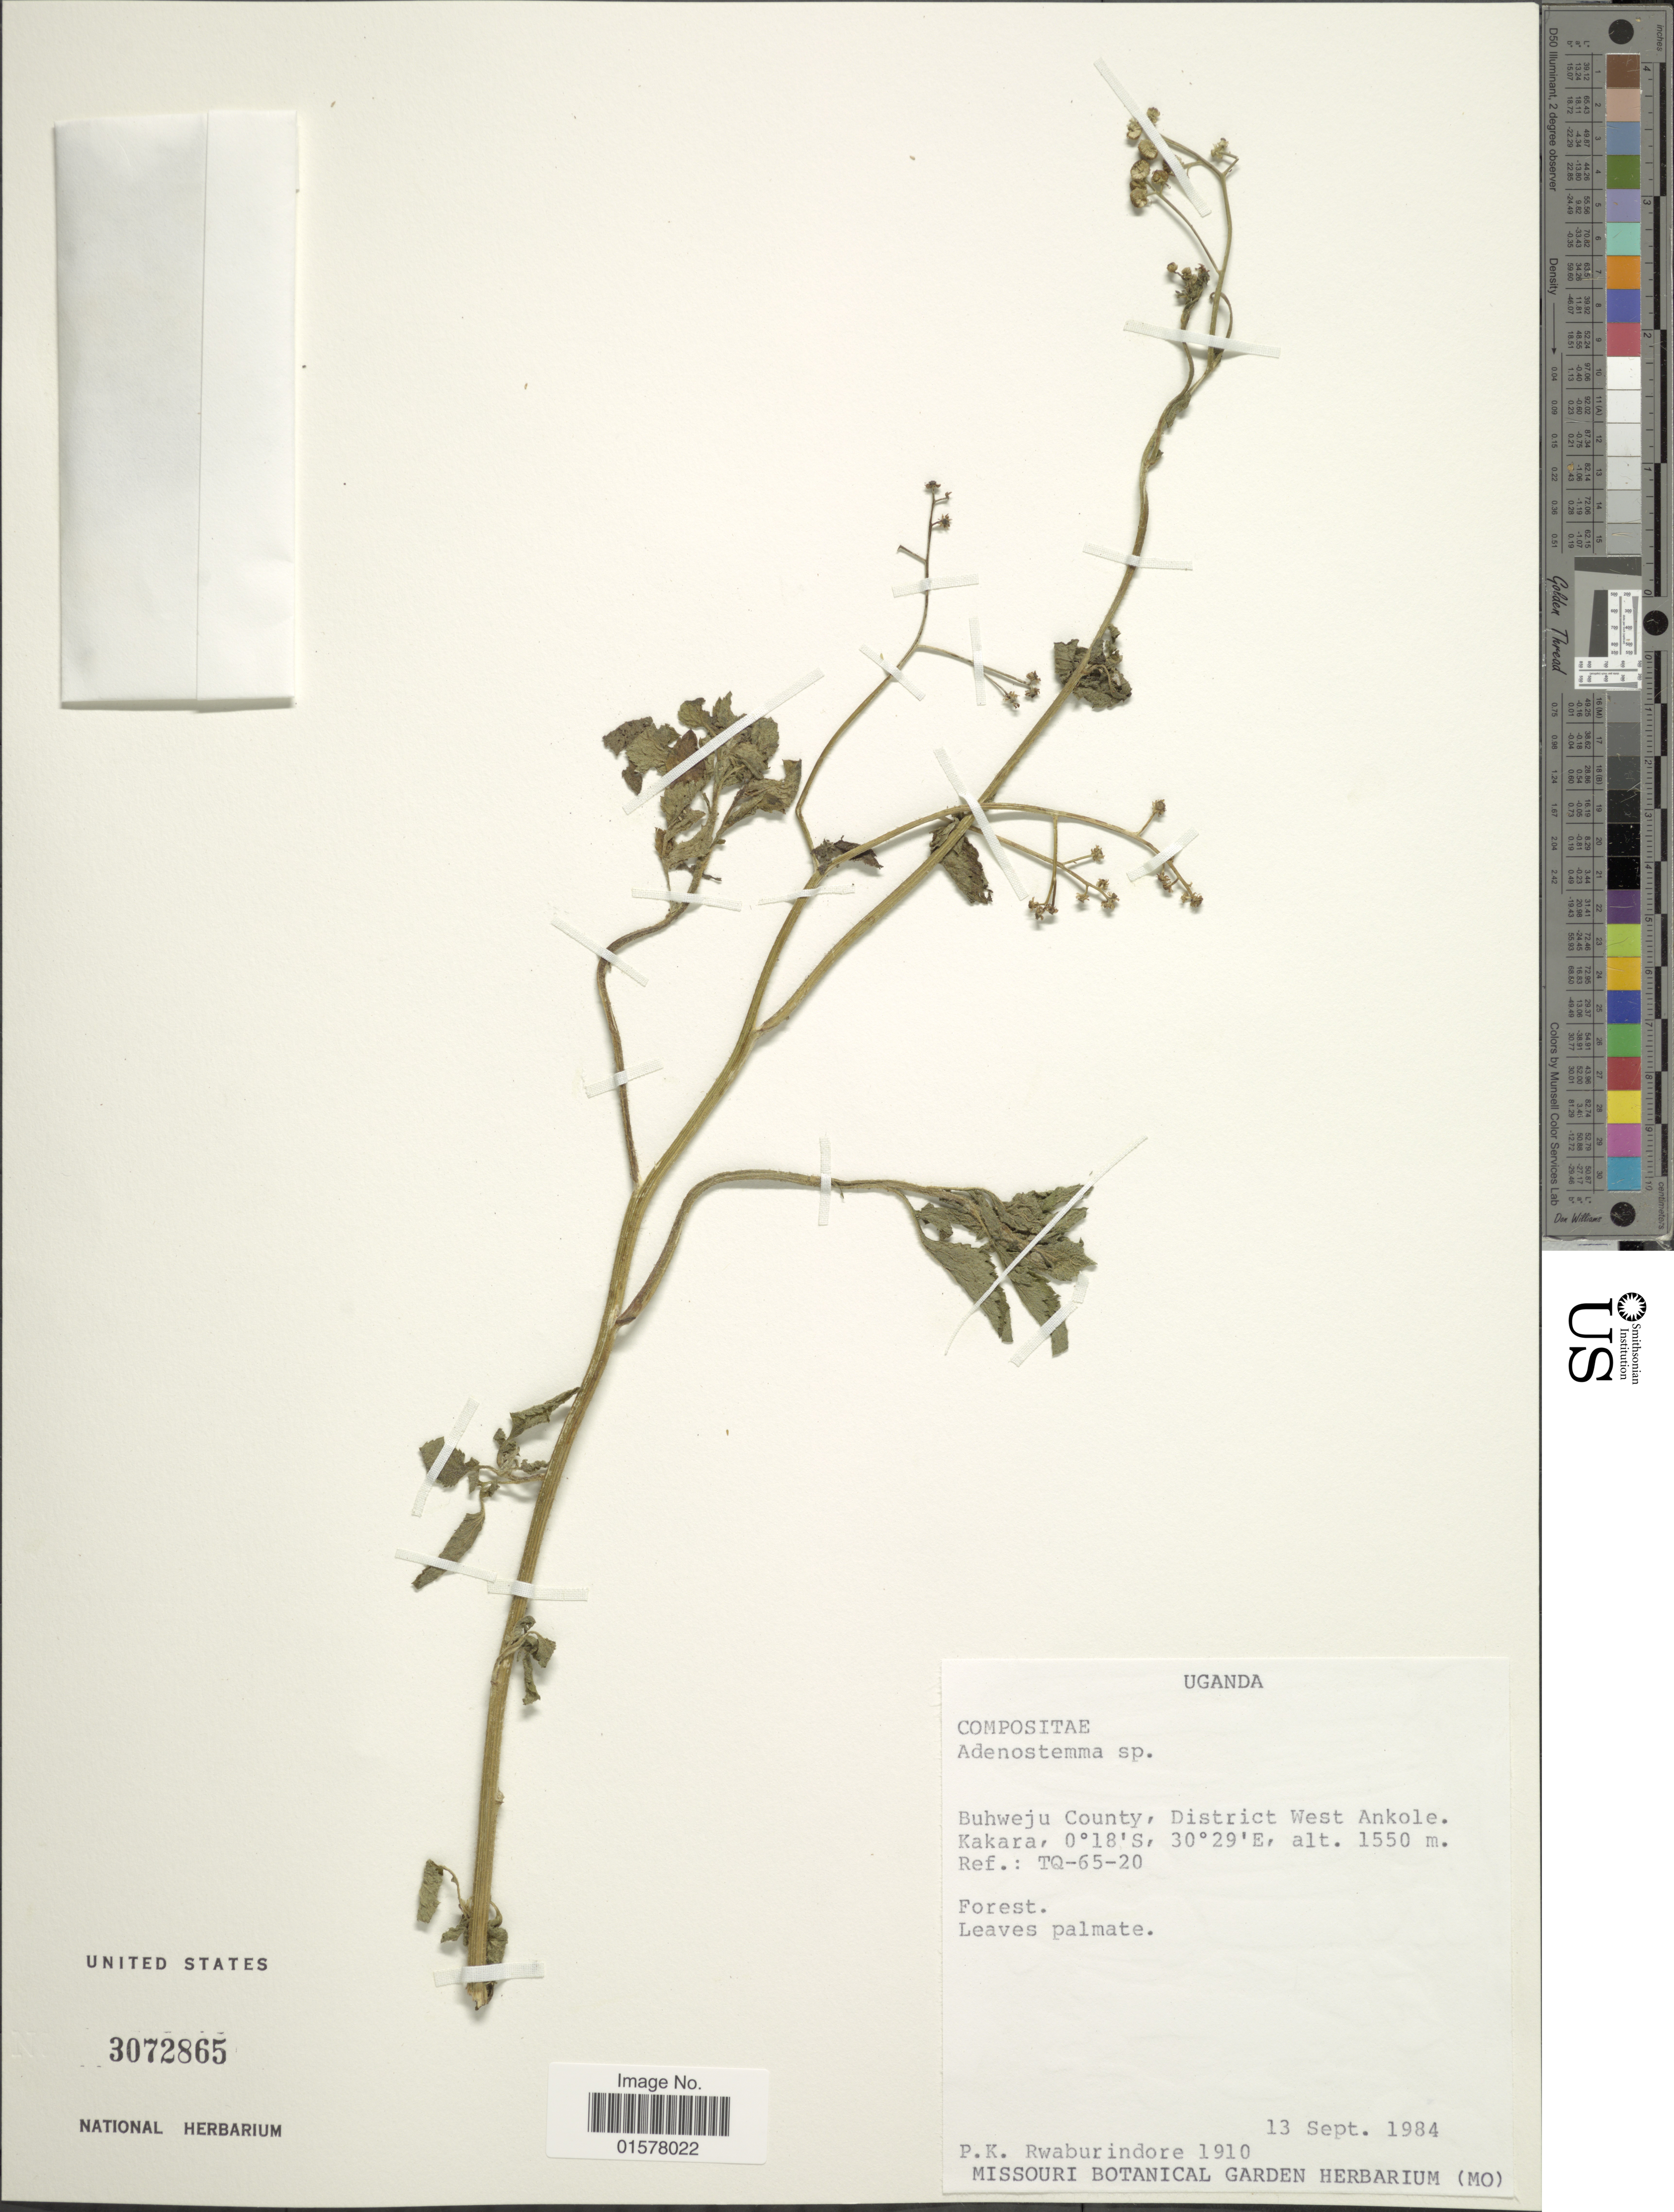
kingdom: Plantae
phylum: Tracheophyta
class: Magnoliopsida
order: Asterales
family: Asteraceae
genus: Dichrocephala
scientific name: Dichrocephala integrifolia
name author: (L. f.) Kuntze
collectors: P. Rwaburindore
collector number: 1910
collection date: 1984-09-13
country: Uganda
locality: Buhweju County, District West Ankole Kakara, Ref.: TQ-65-20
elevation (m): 1550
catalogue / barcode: US 3072865